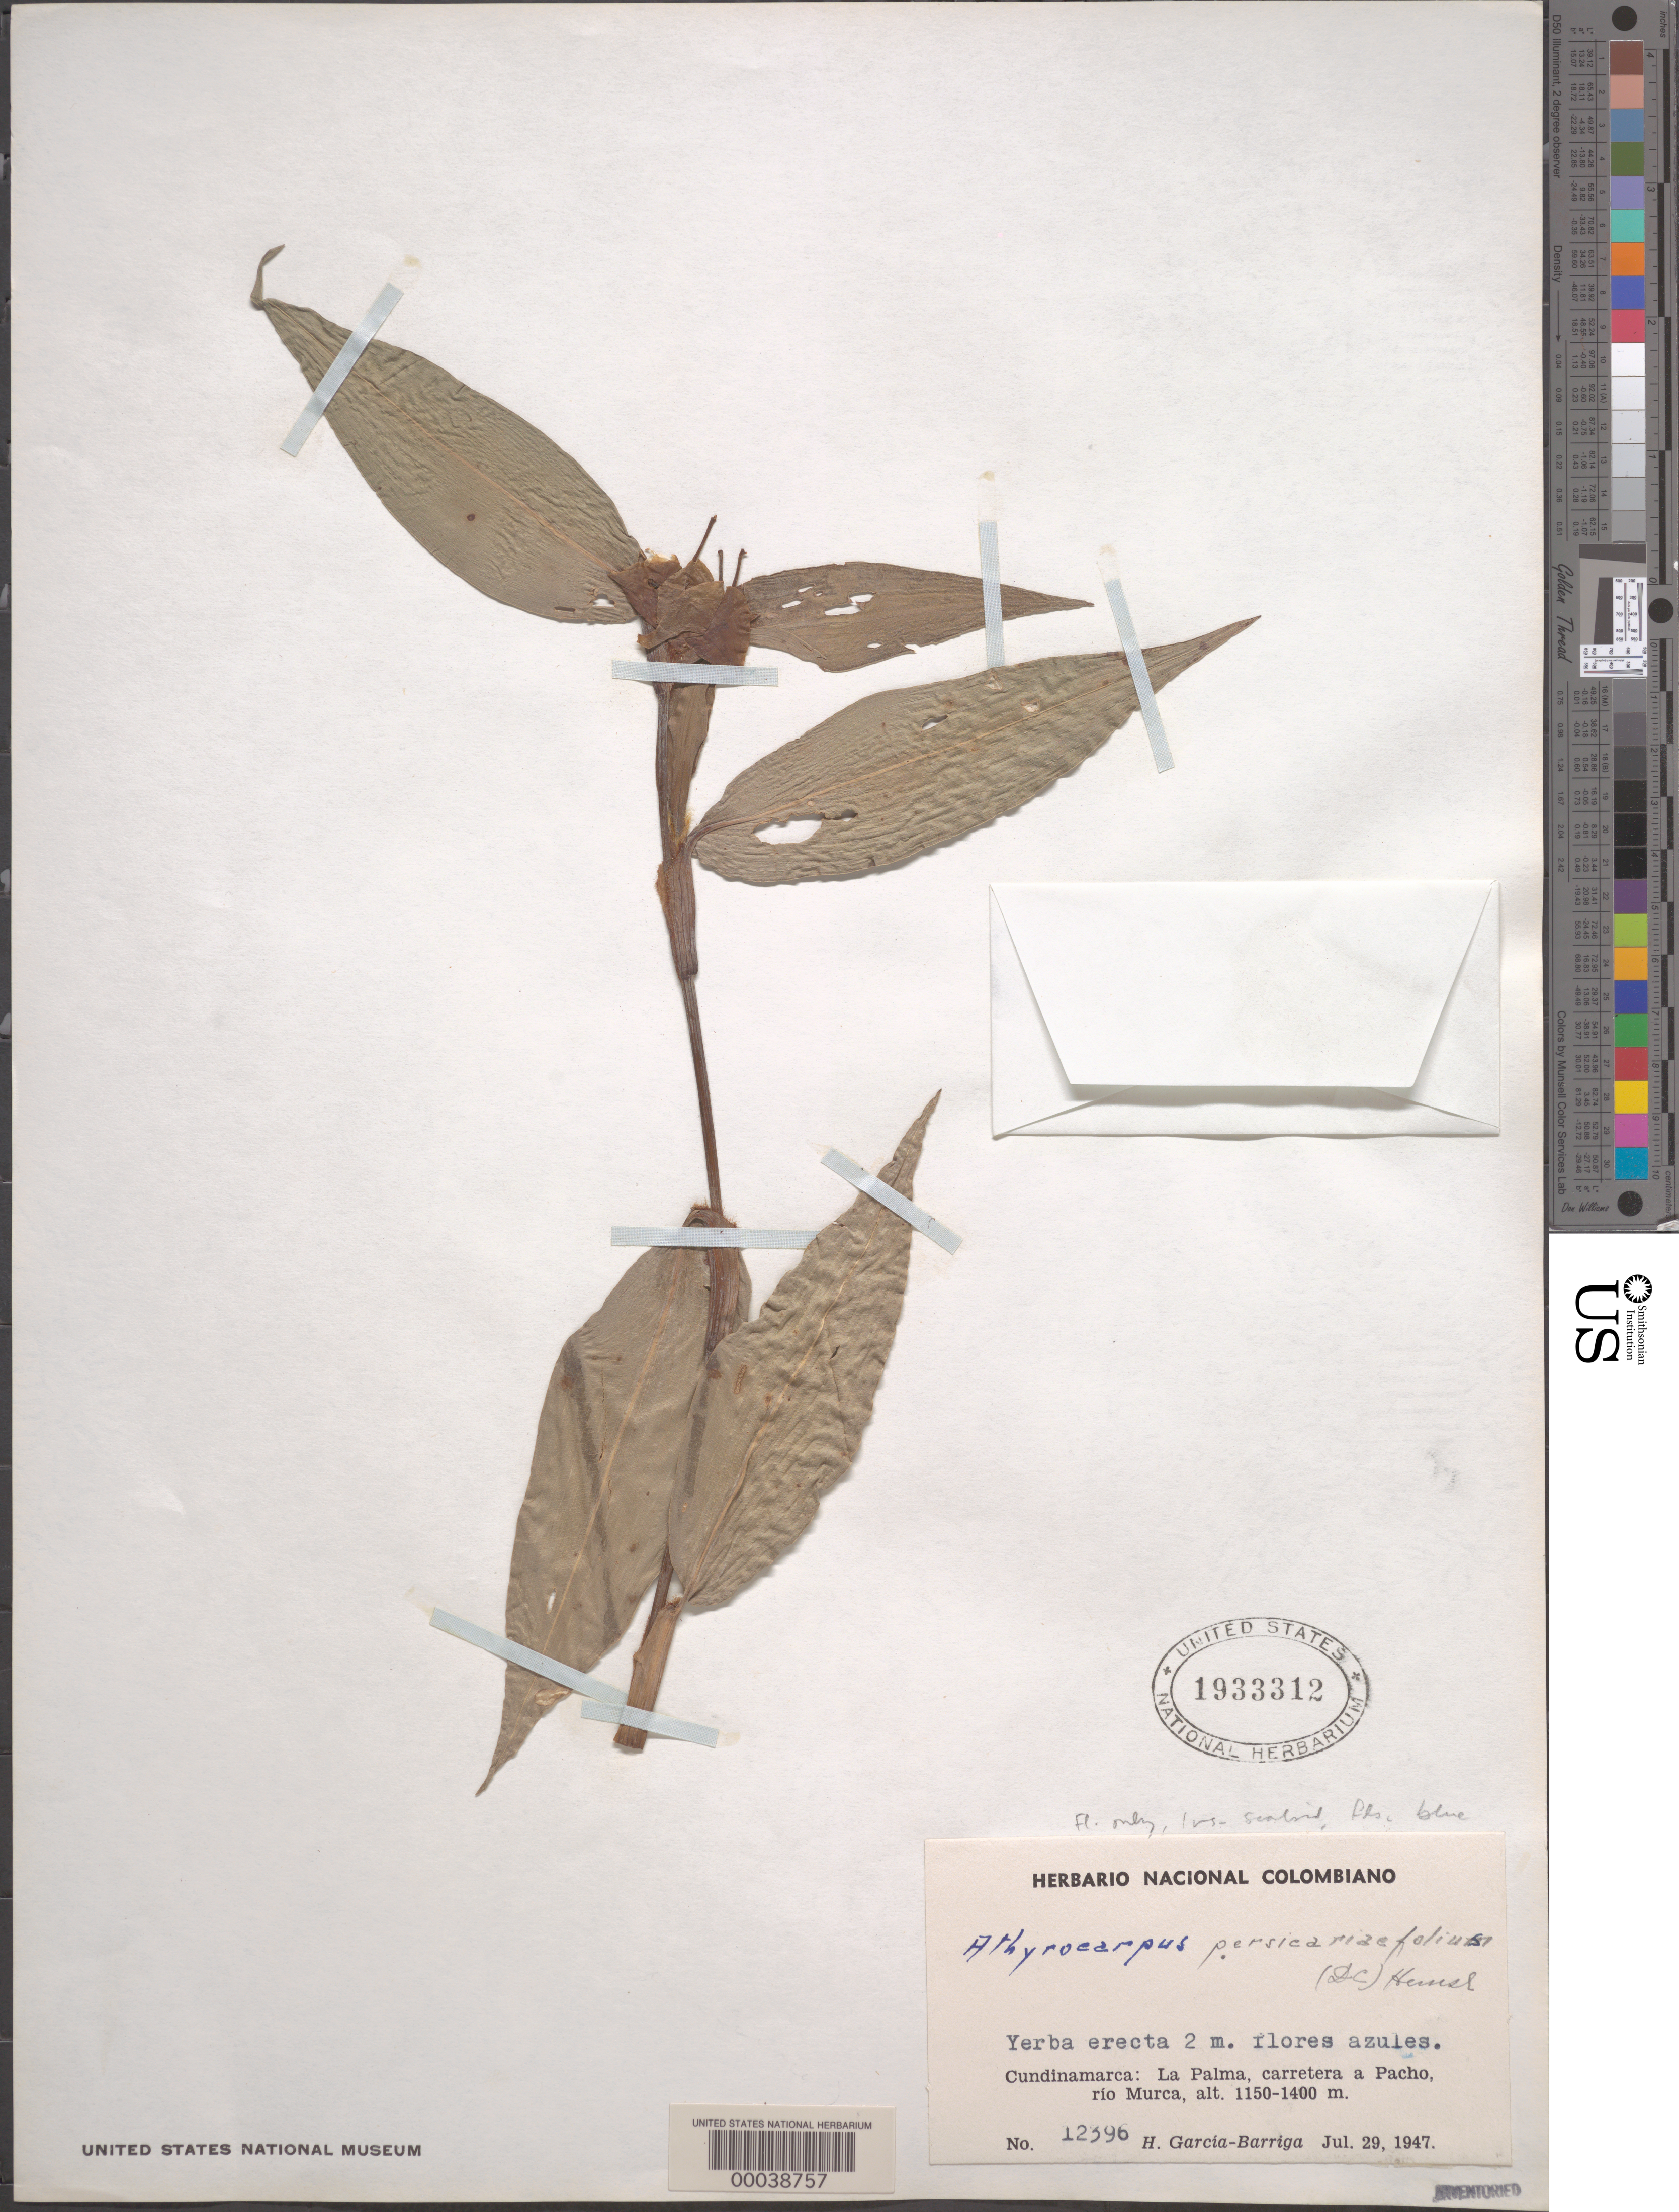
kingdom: Plantae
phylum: Tracheophyta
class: Liliopsida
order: Commelinales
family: Commelinaceae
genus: Commelina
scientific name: Commelina obliqua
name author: Vahl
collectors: H. García Barriga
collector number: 12396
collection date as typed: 29 Jul 1947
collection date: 1947-07-29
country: Colombia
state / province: Cundinamarca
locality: La Palma; Rio Murca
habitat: Roadside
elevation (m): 1150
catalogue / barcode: US 1933312